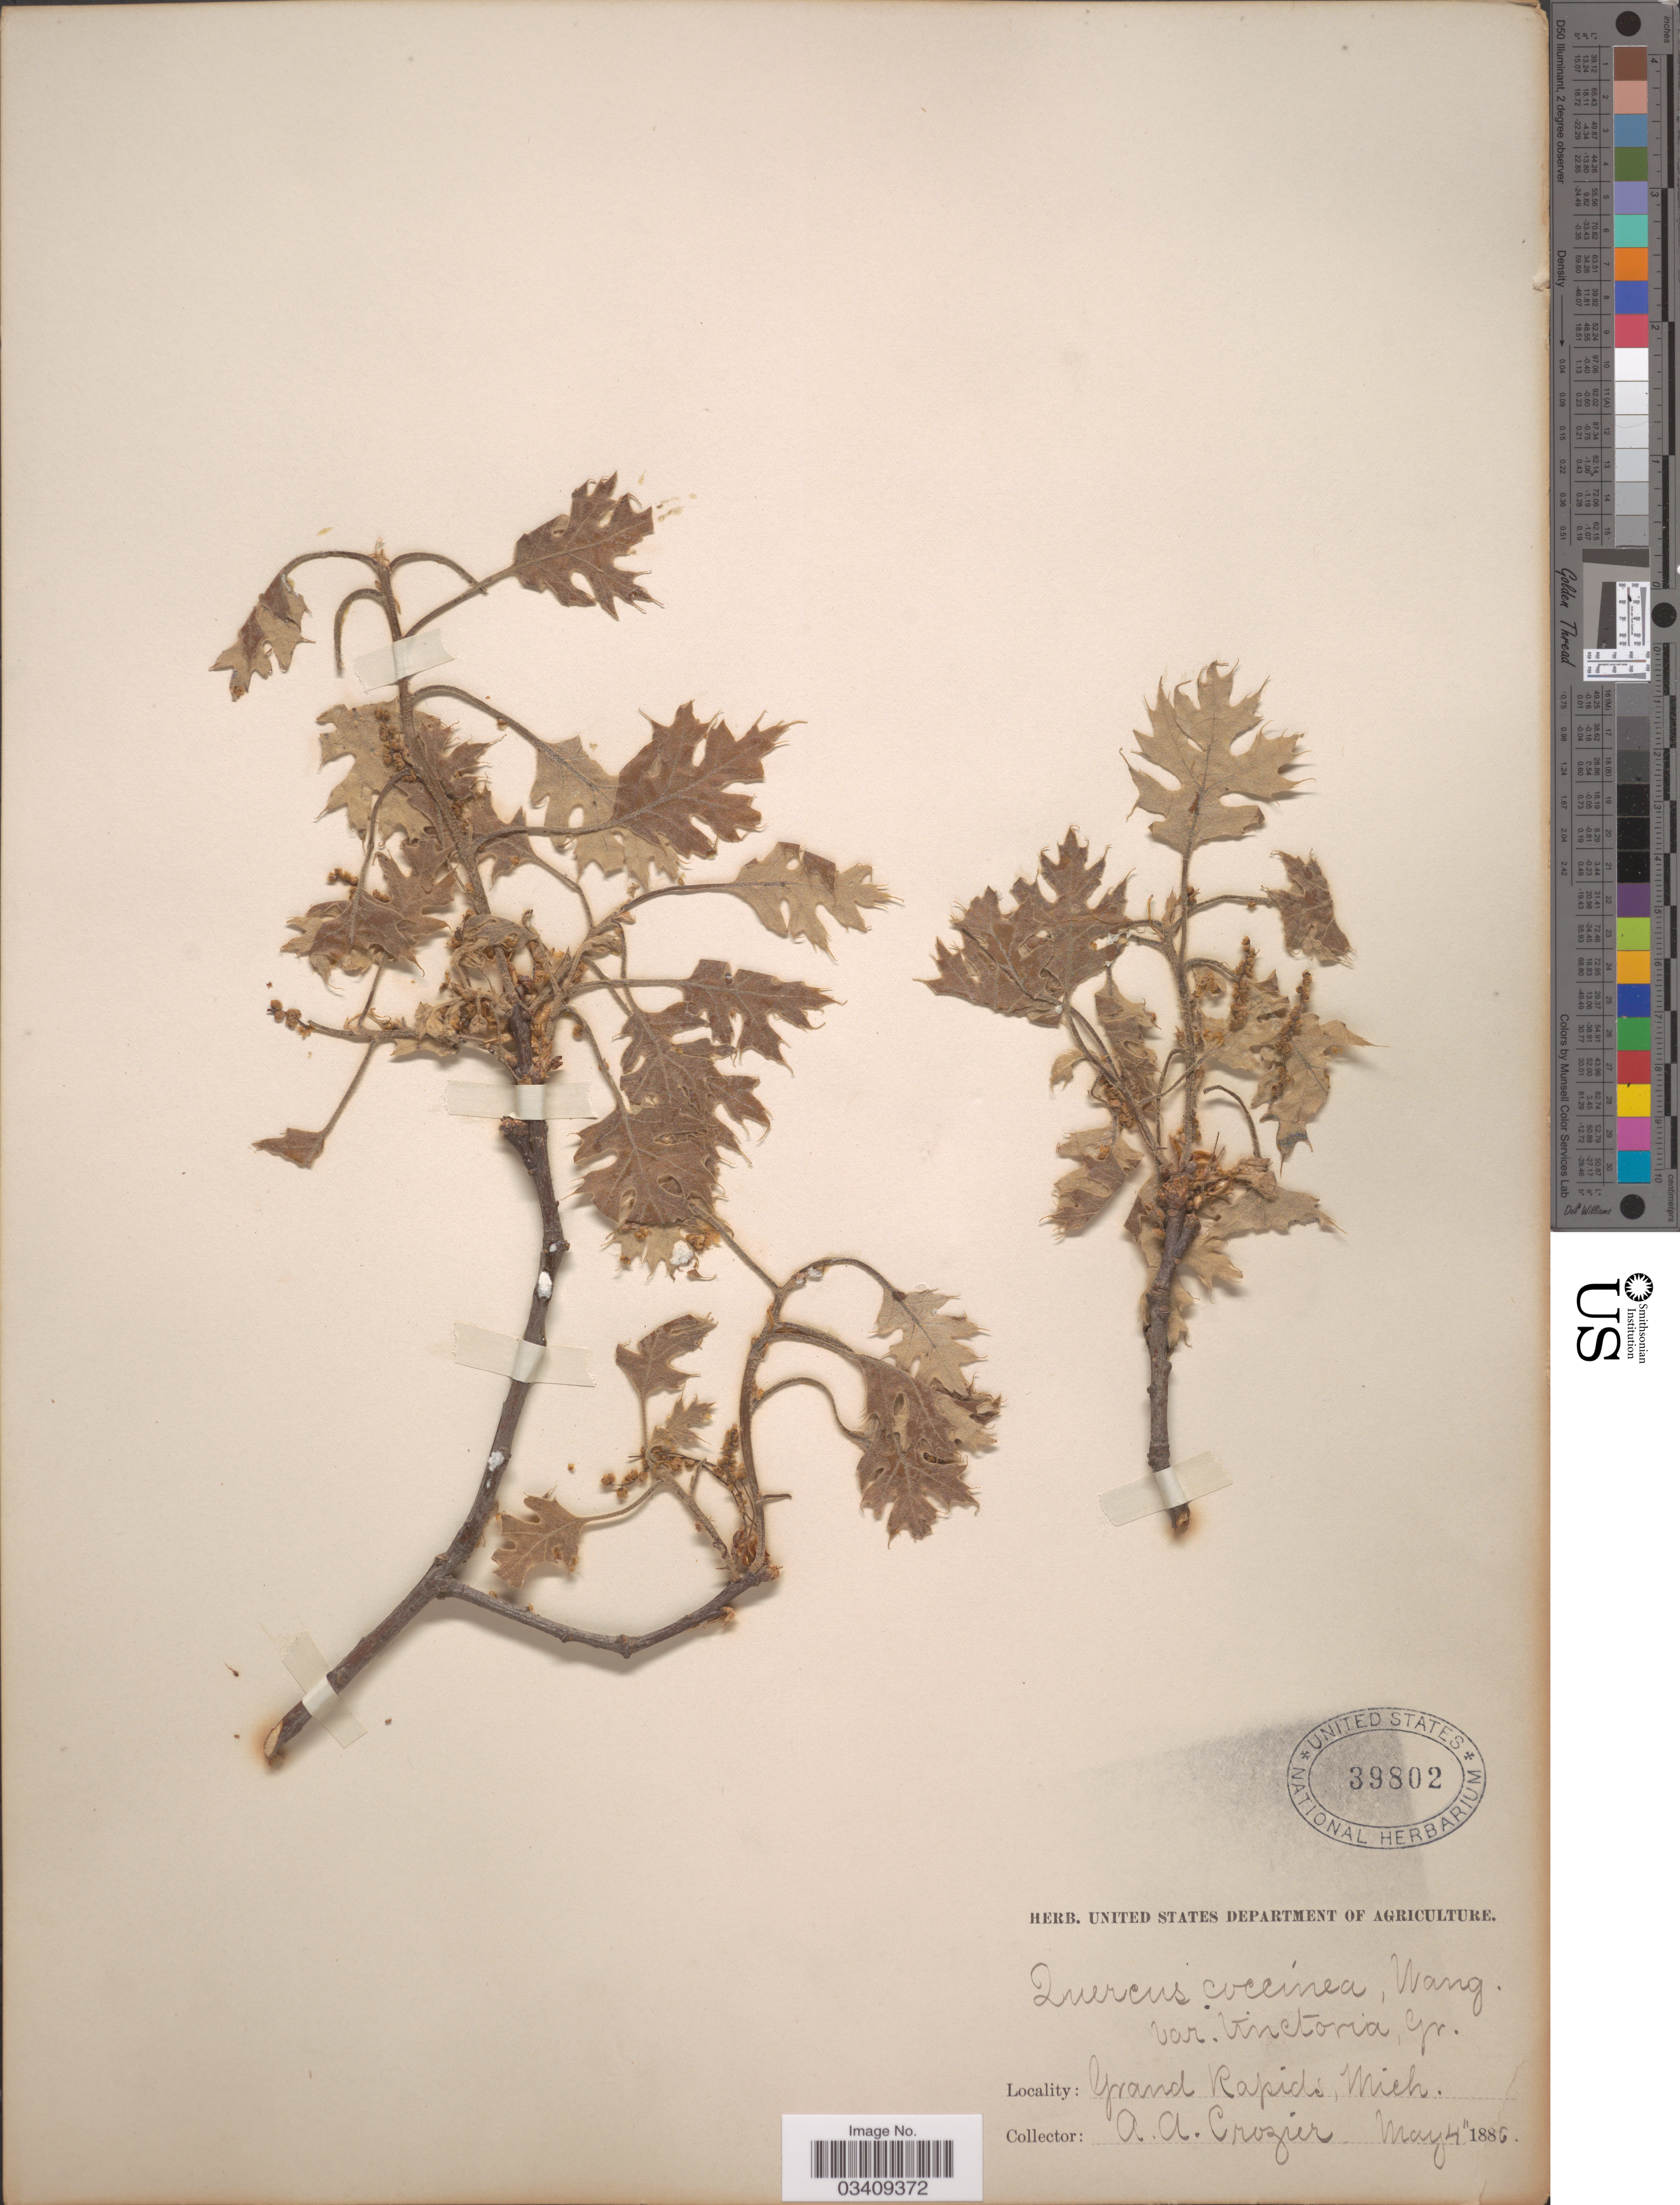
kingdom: Plantae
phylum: Tracheophyta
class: Magnoliopsida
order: Fagales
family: Fagaceae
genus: Quercus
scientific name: Quercus velutina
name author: Lam.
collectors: A. Crozier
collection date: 1886-05-04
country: United States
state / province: Michigan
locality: Grand Rapids.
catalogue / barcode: US 39802